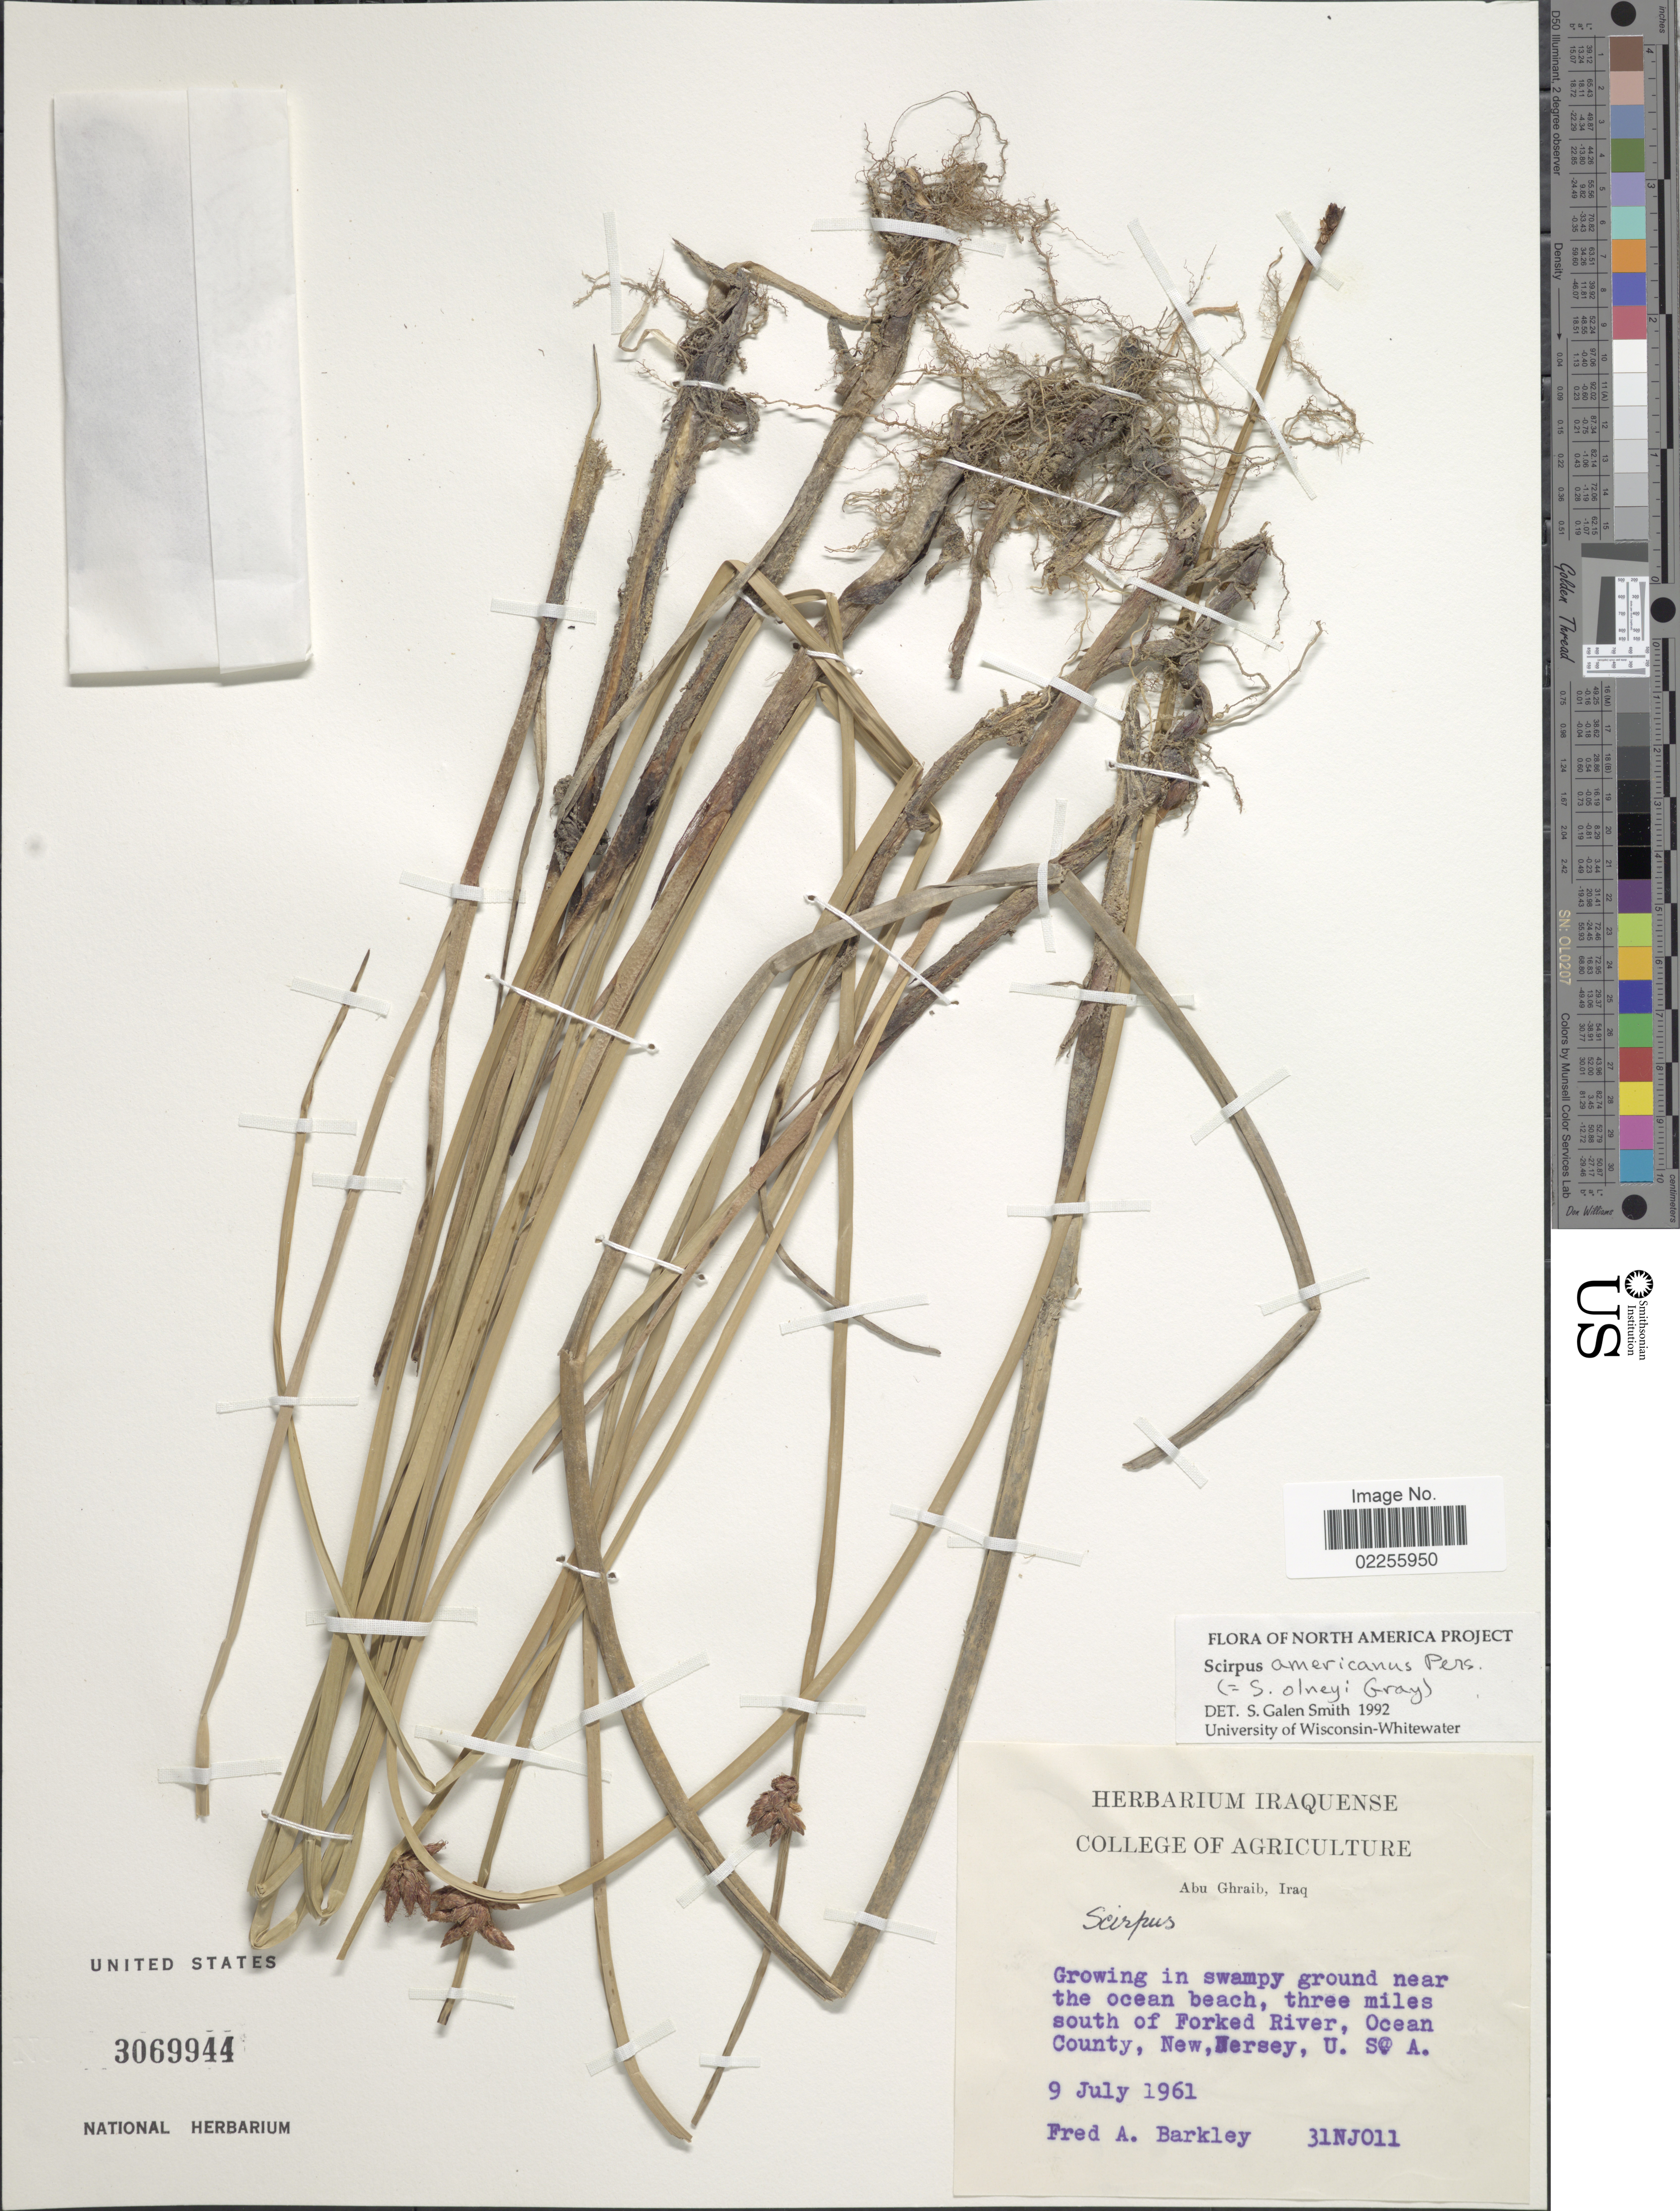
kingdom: Plantae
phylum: Tracheophyta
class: Liliopsida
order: Poales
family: Cyperaceae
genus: Schoenoplectus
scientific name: Schoenoplectus sp.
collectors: F. A. Barkley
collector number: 31NJ011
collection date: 1961-07-09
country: United States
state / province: New Jersey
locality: In swampy ground near the ocean beach, three miles south of Forked River, Ocean County.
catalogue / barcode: US 3069944